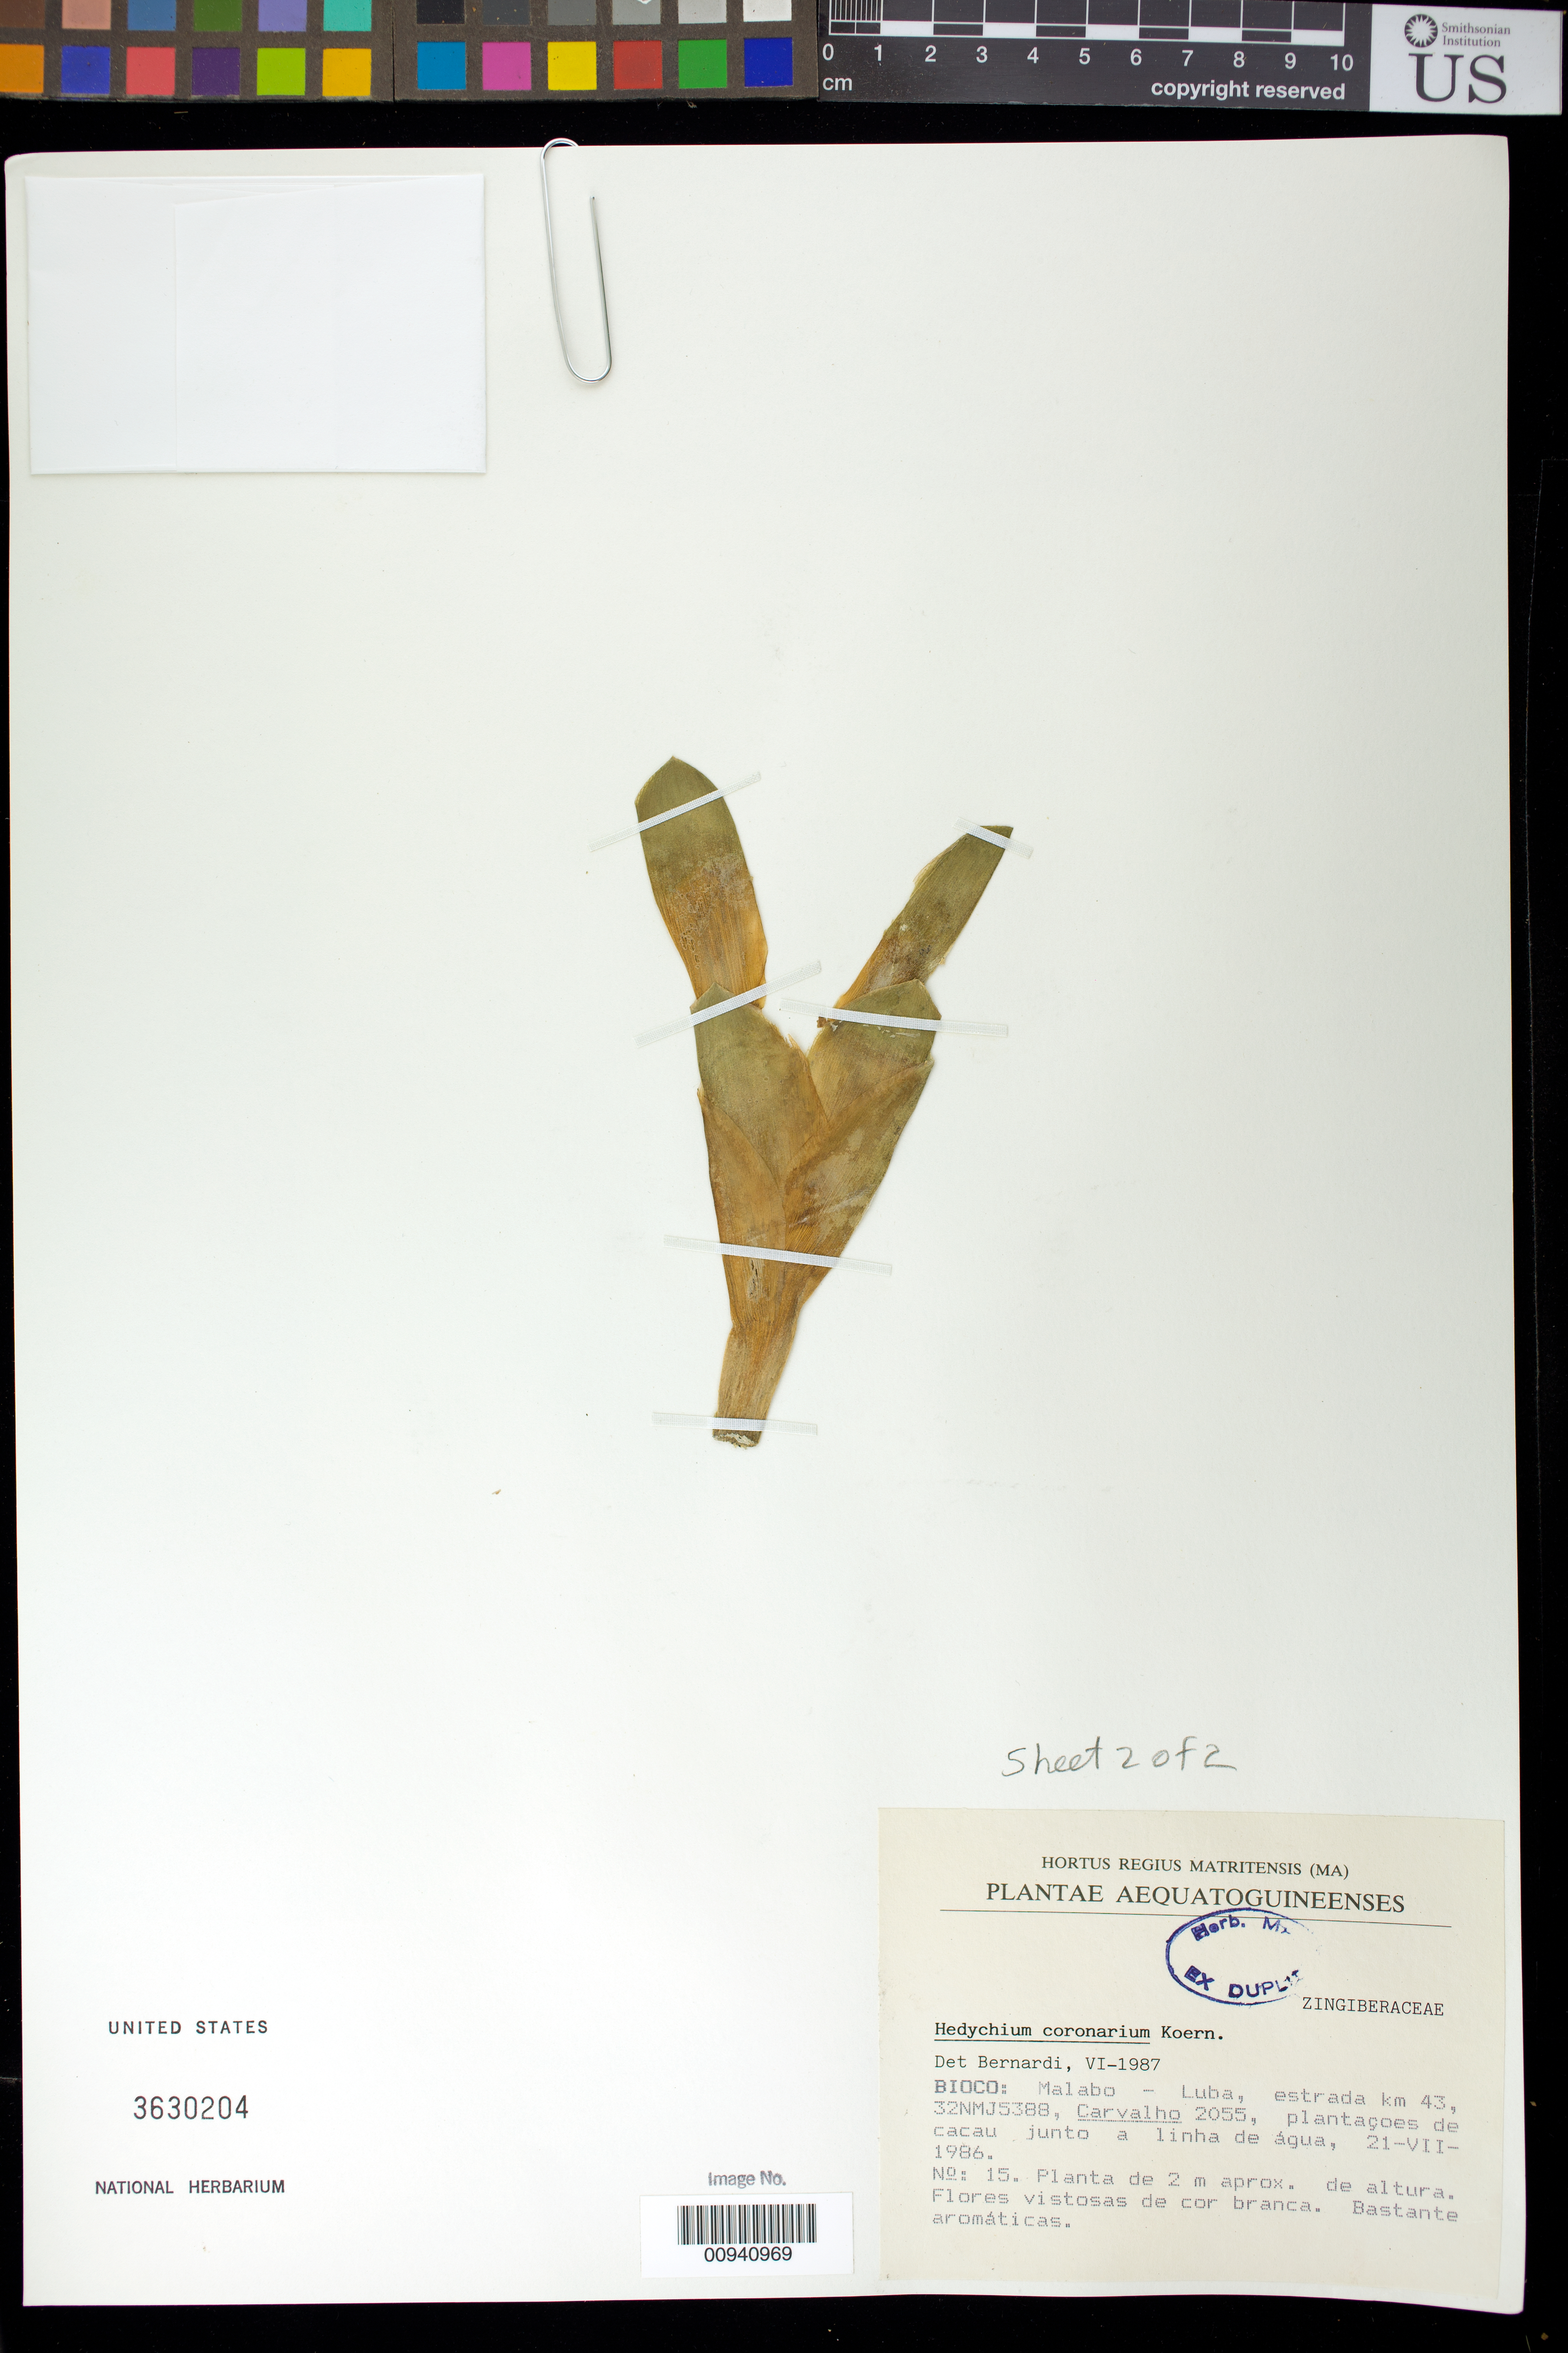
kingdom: Plantae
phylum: Tracheophyta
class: Liliopsida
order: Zingiberales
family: Zingiberaceae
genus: Hedychium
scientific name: Hedychium coronarium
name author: J. Koenig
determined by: Bernardi, L.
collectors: Carvalho, --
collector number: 2055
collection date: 1986-07-21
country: Equatorial Guinea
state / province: Bioko Sur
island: Bioko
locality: Malabo, Luba. Estrada km 43, 32NMJ5388, plantagoes de cacau junto a linha de agua..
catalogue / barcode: US 3630204